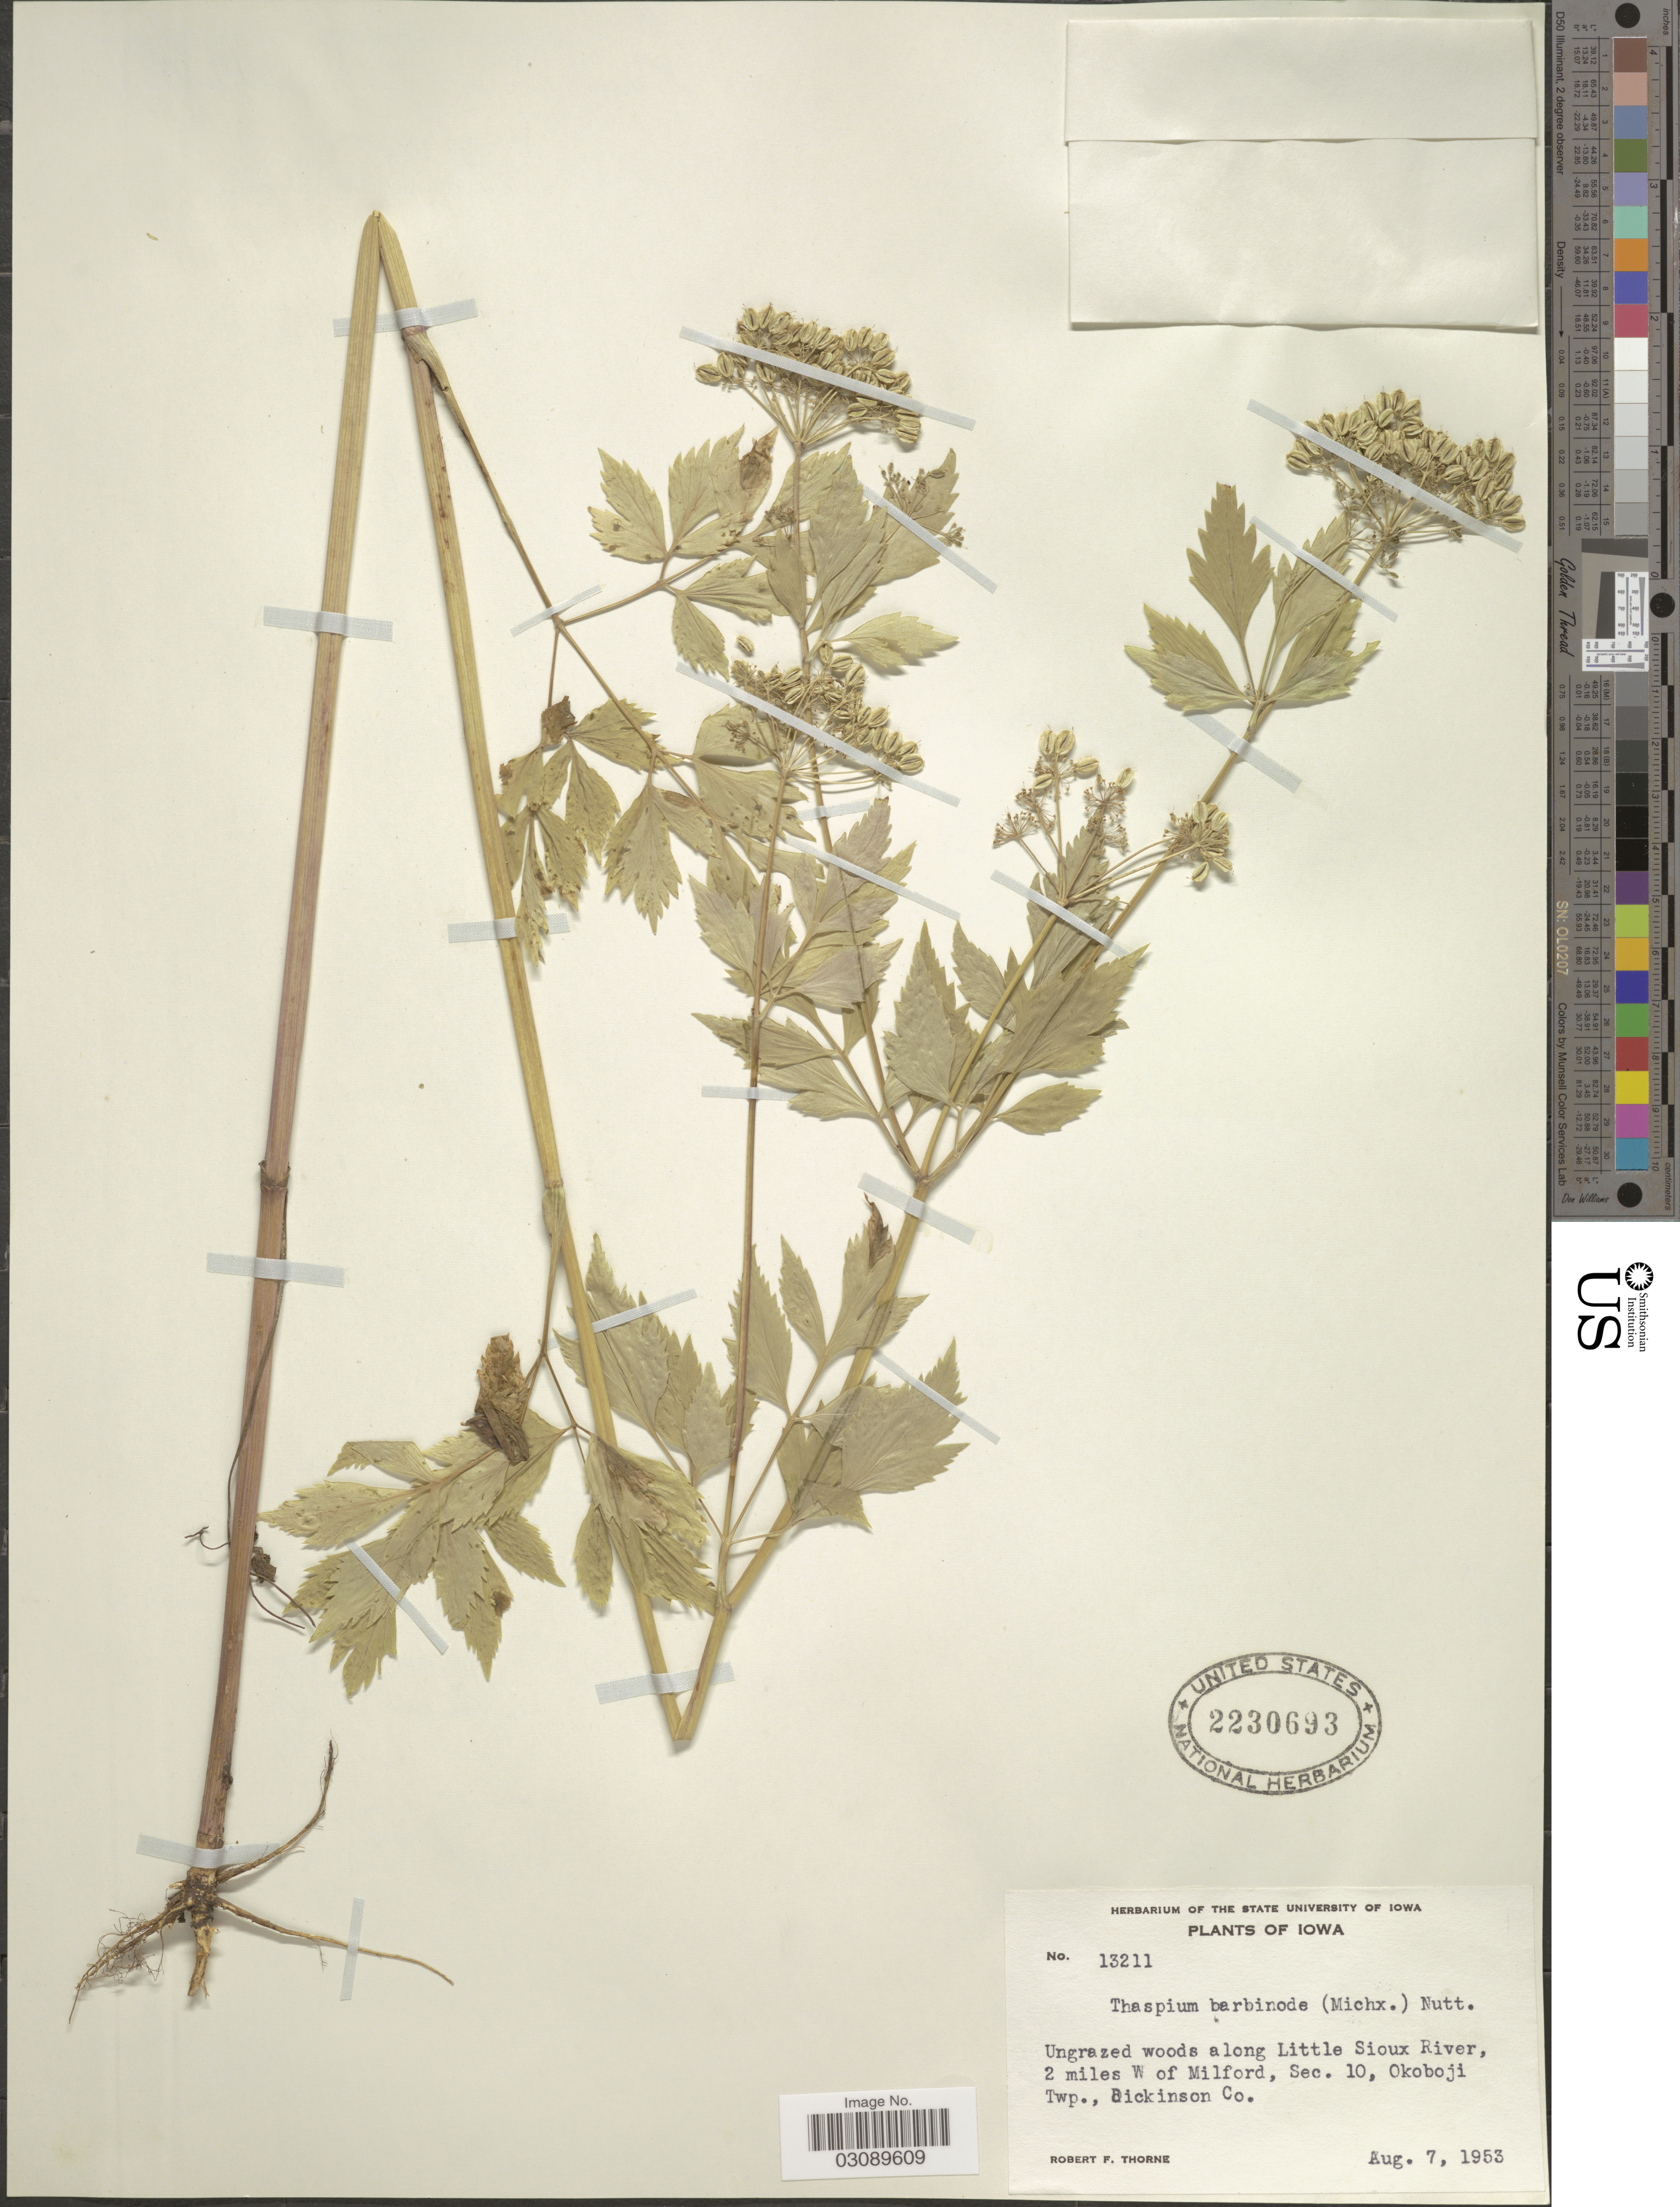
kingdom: Plantae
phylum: Tracheophyta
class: Magnoliopsida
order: Apiales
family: Apiaceae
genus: Thaspium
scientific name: Thaspium barbinode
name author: (Michx.) Nutt.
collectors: R. F. Thorne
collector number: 13211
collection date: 1953-08-07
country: United States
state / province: Iowa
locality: Along Little Sioux River, 2 miles W of Milford, Sec. 10, Okoboji Twp. Dickingson Co.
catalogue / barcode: US 2230693